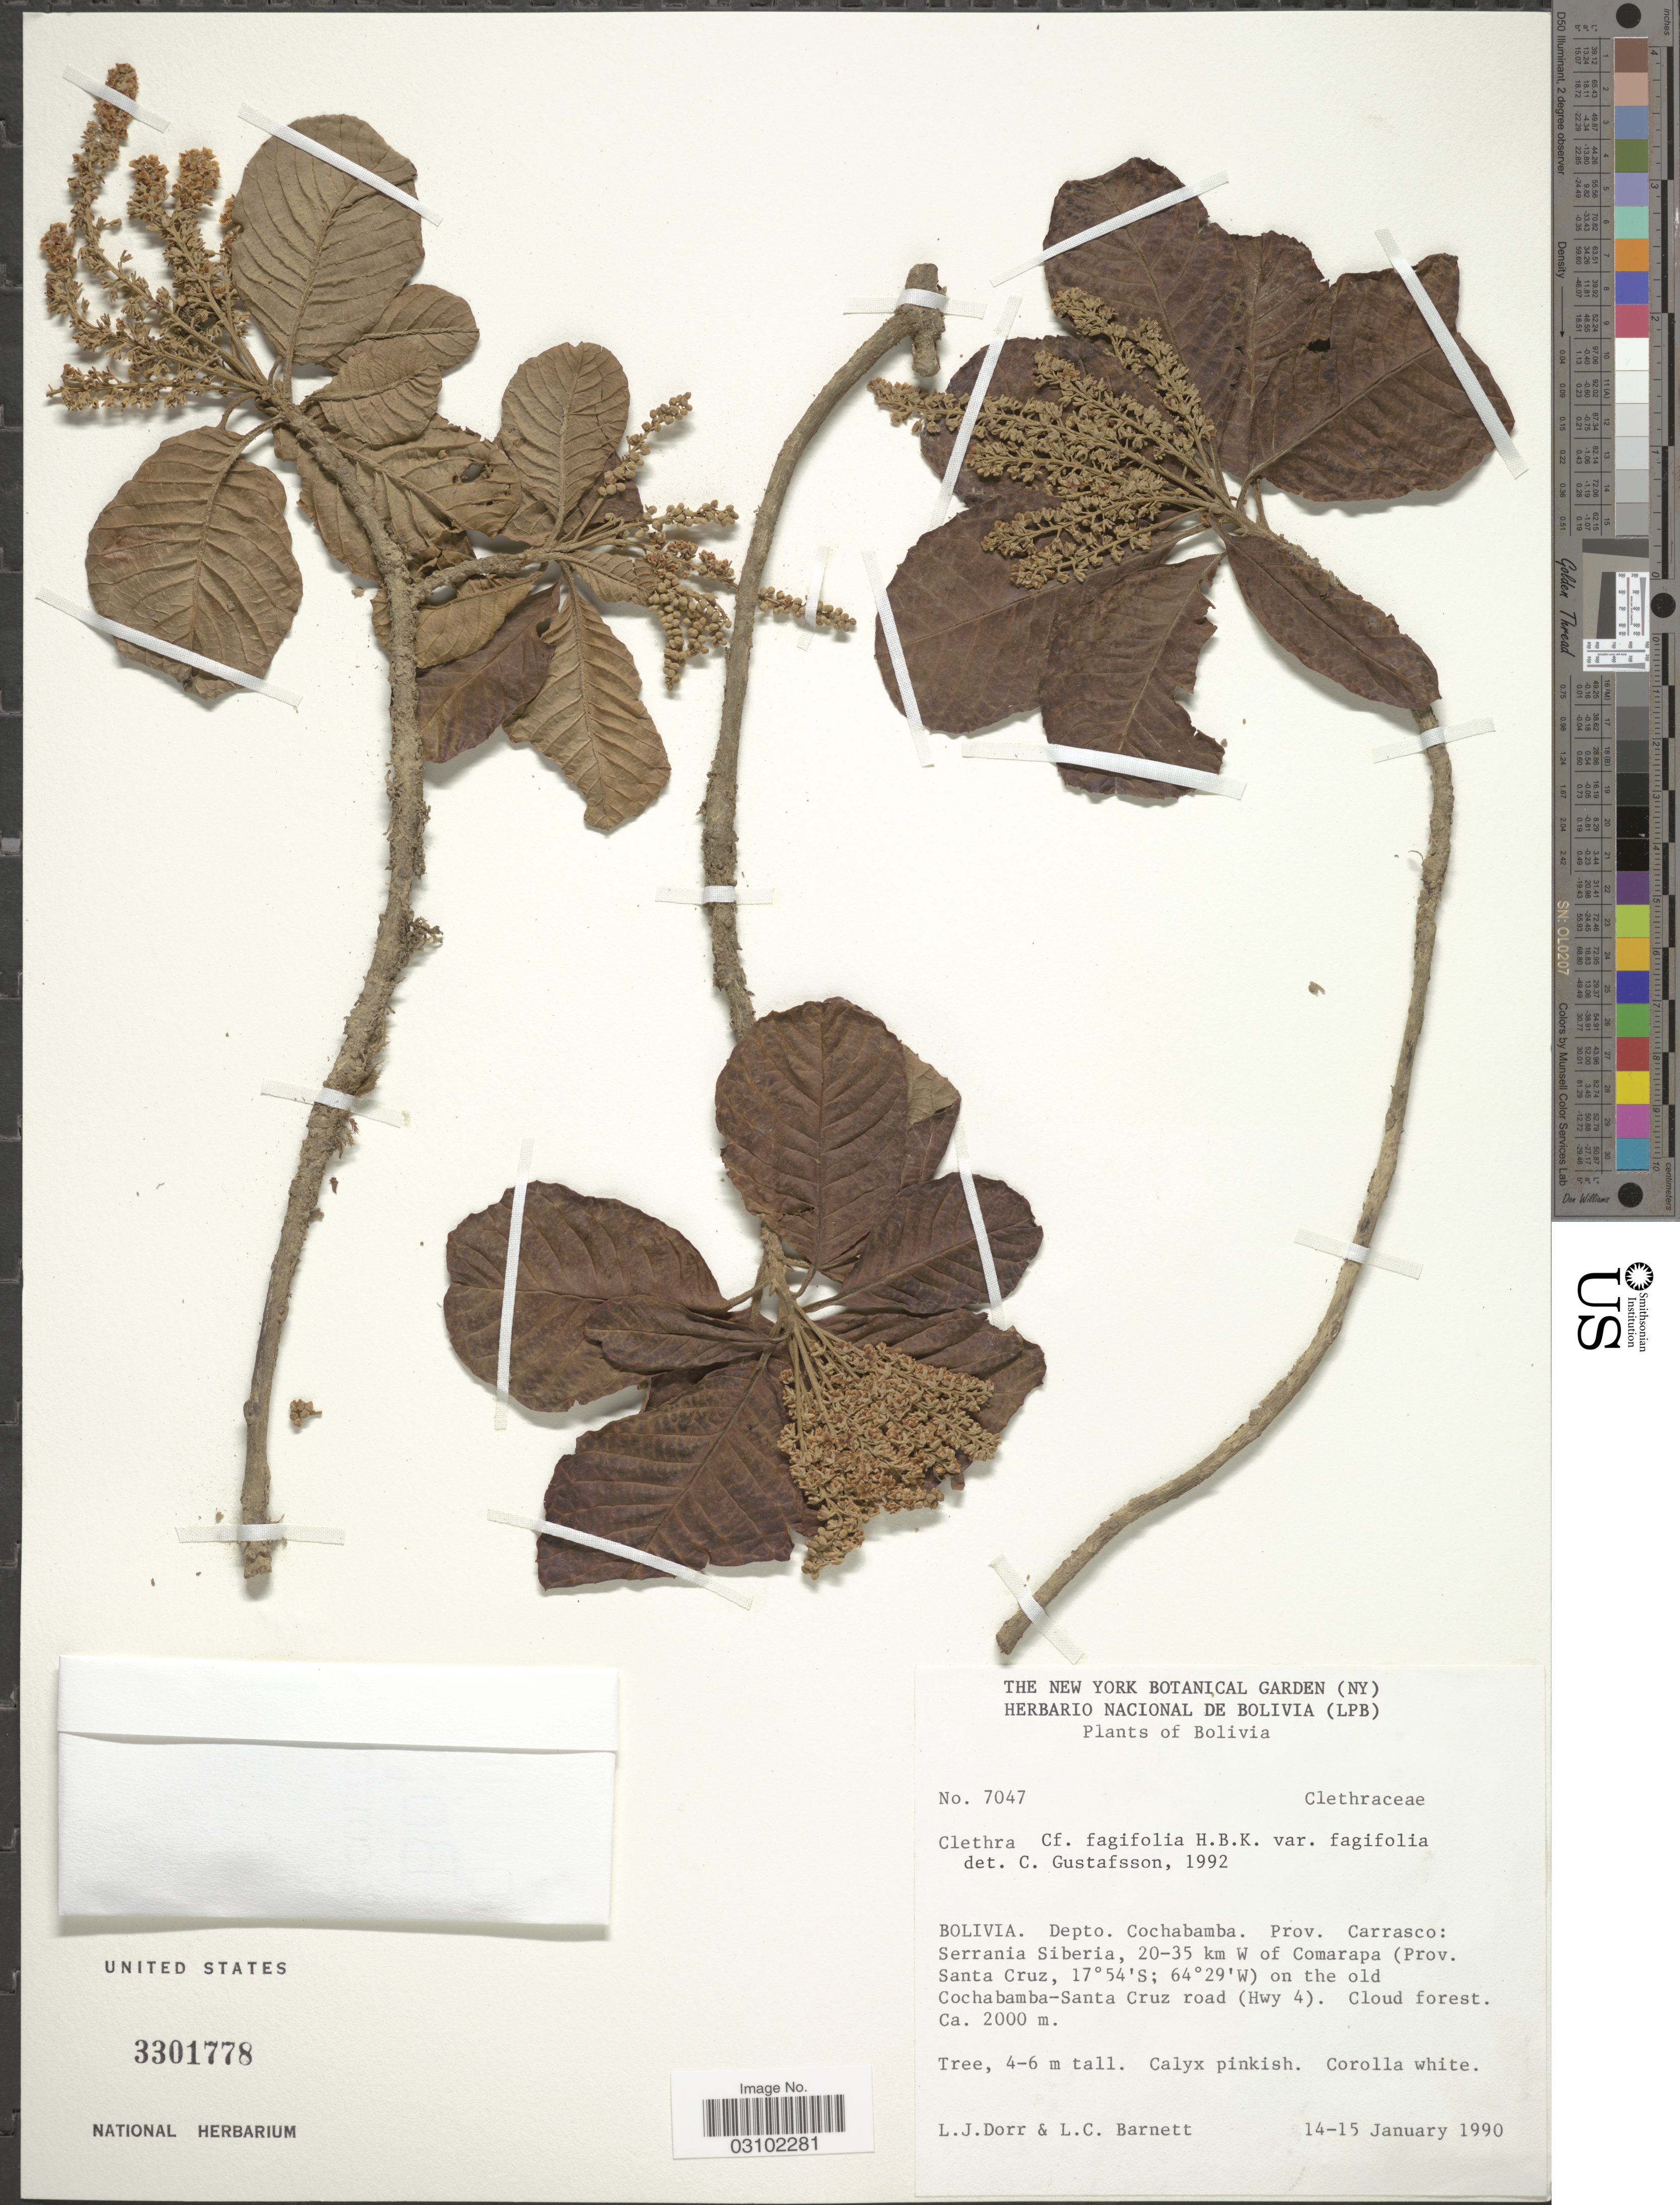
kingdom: Plantae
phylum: Tracheophyta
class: Magnoliopsida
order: Ericales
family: Clethraceae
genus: Clethra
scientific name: Clethra fagifolia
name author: Kunth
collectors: L. J. Dorr & L. C. Barnett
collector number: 7047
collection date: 1990-01-14/1990-01-15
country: Bolivia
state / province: Cochabamba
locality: Depto. Cochabamba. Prov. Carrasco: Serrana Siberia, 20-35 km W of Comarapa (Prov. Santa Cruz) on the old Cochabamba-Santa Cruz road (Hwy 4).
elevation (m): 2000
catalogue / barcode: US 3301778